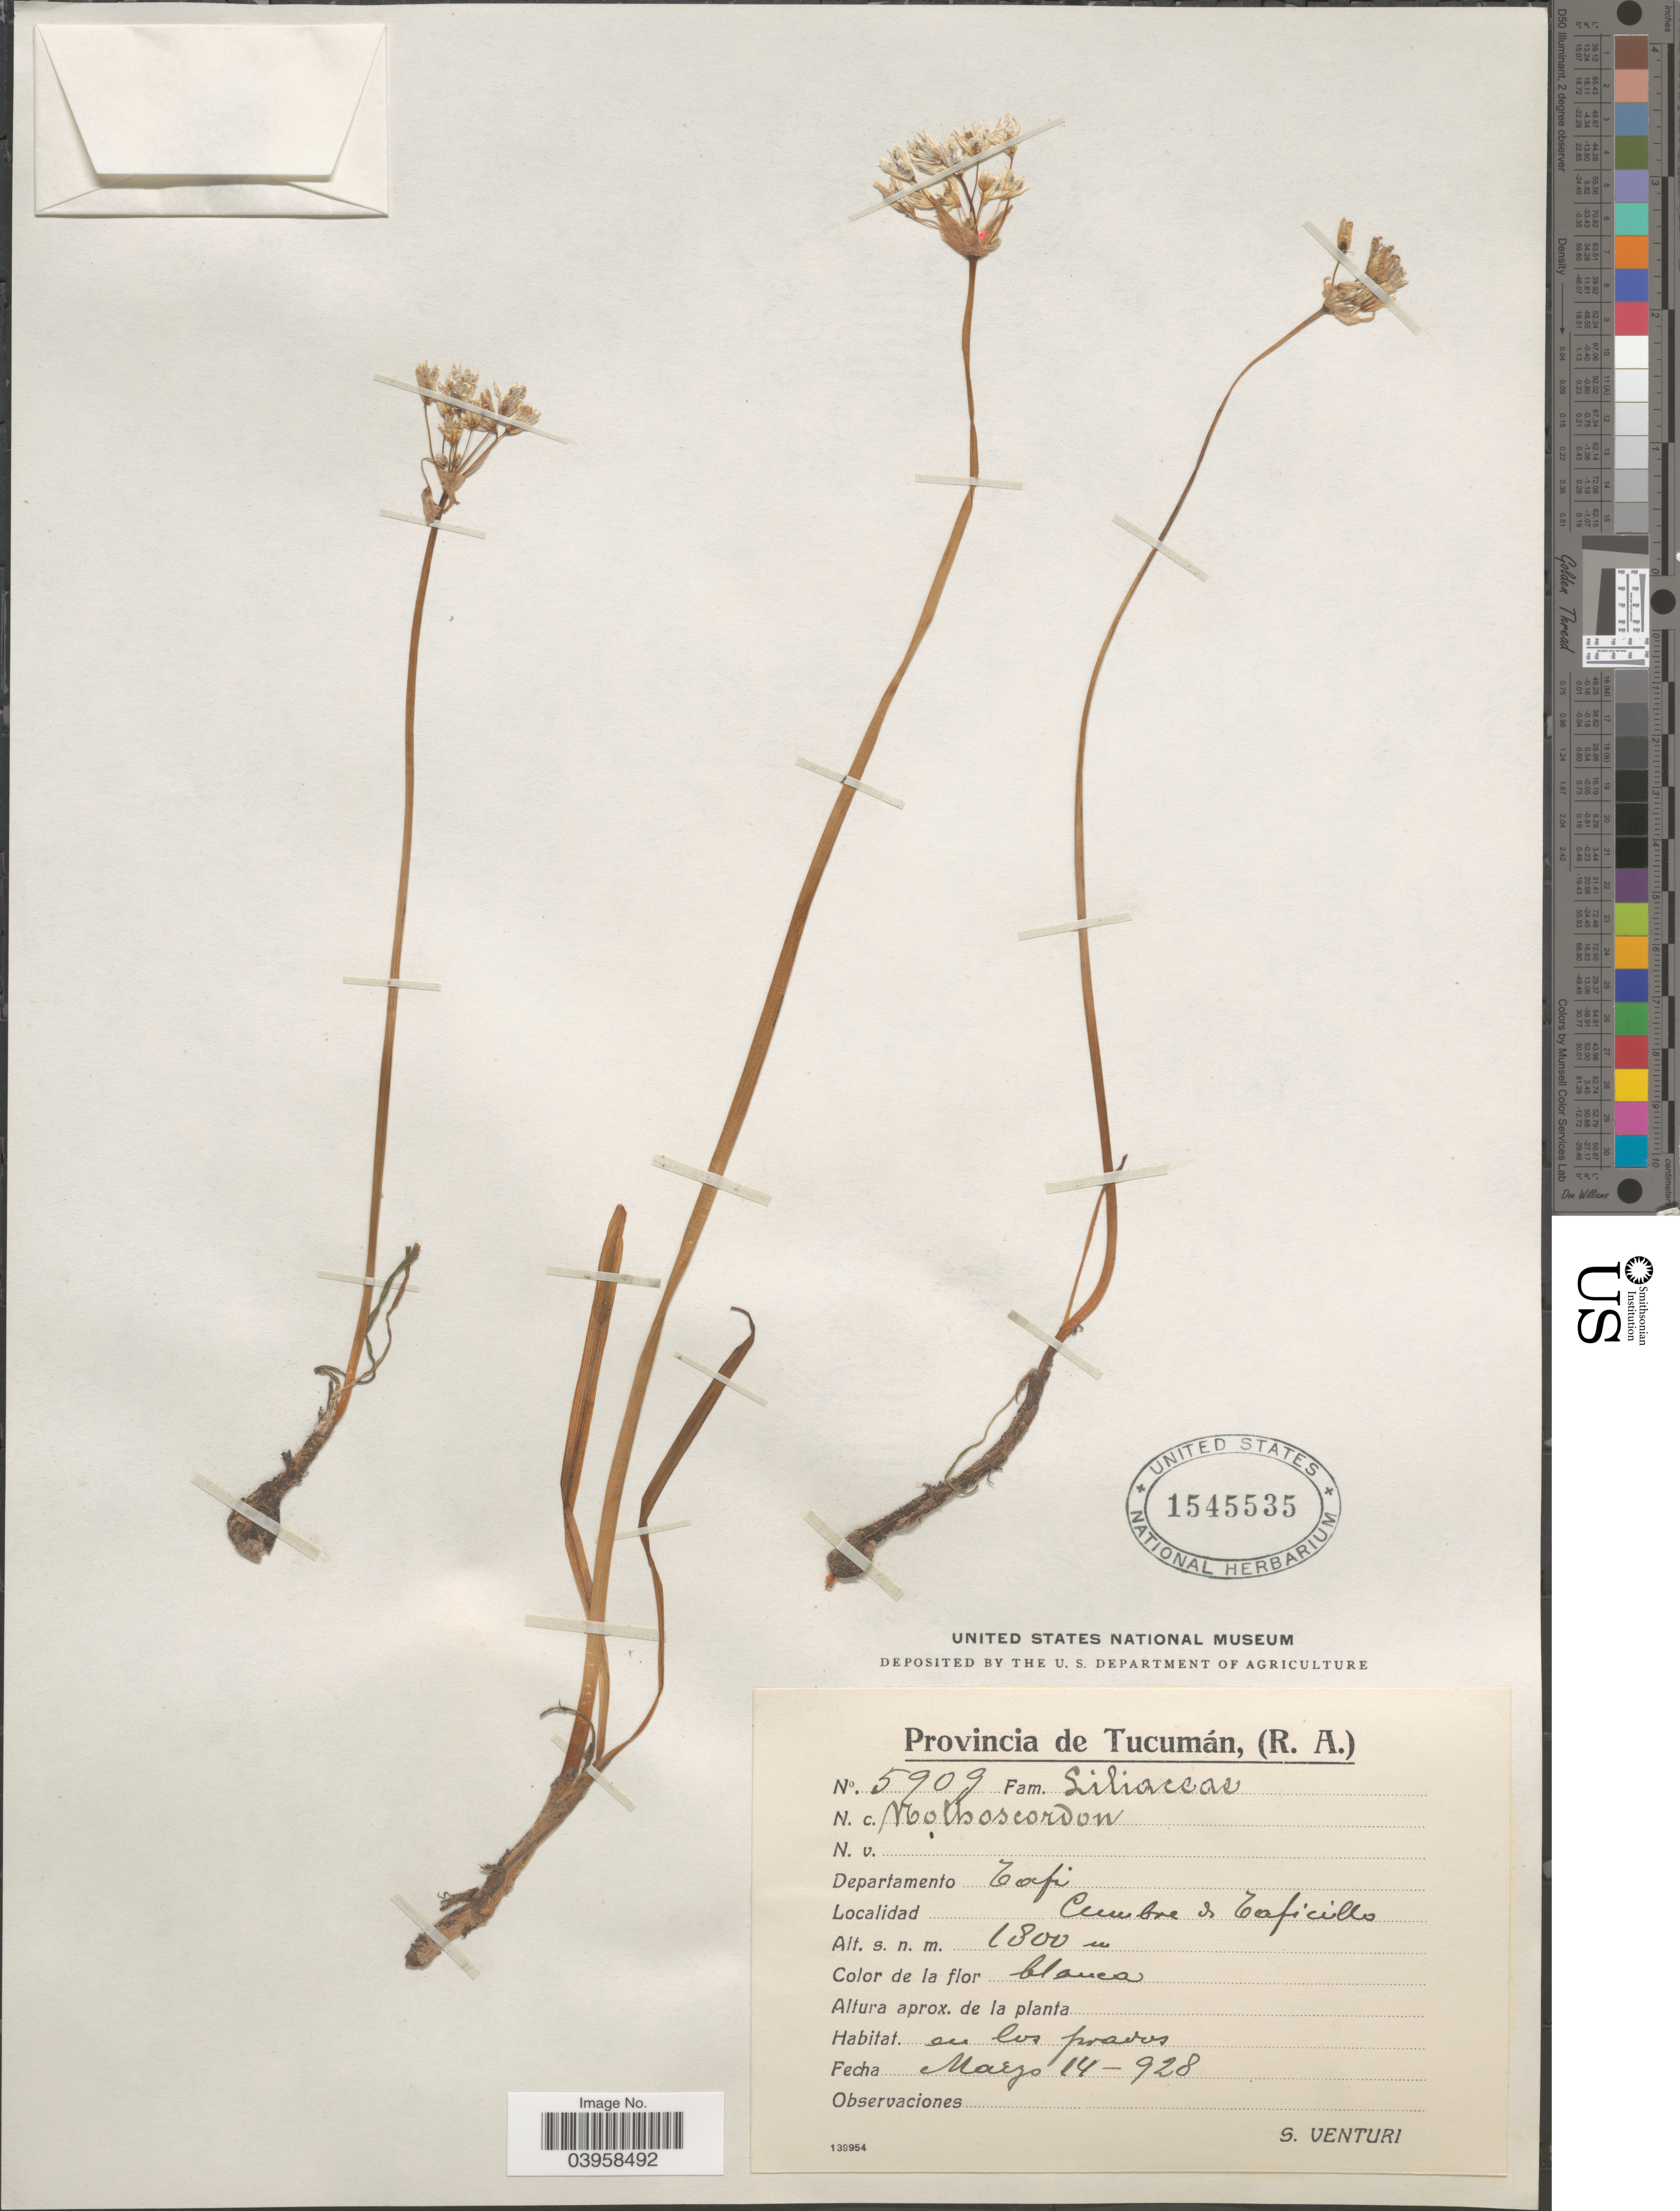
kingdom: Plantae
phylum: Tracheophyta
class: Liliopsida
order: Asparagales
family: Amaryllidaceae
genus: Nothoscordum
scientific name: Nothoscordum sp.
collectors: S. Venturi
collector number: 5909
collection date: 1928-03-14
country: Argentina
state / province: Tucuman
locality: Departamento Tafi. Cumbre de Taficillo.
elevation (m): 1800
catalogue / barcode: US 1545535